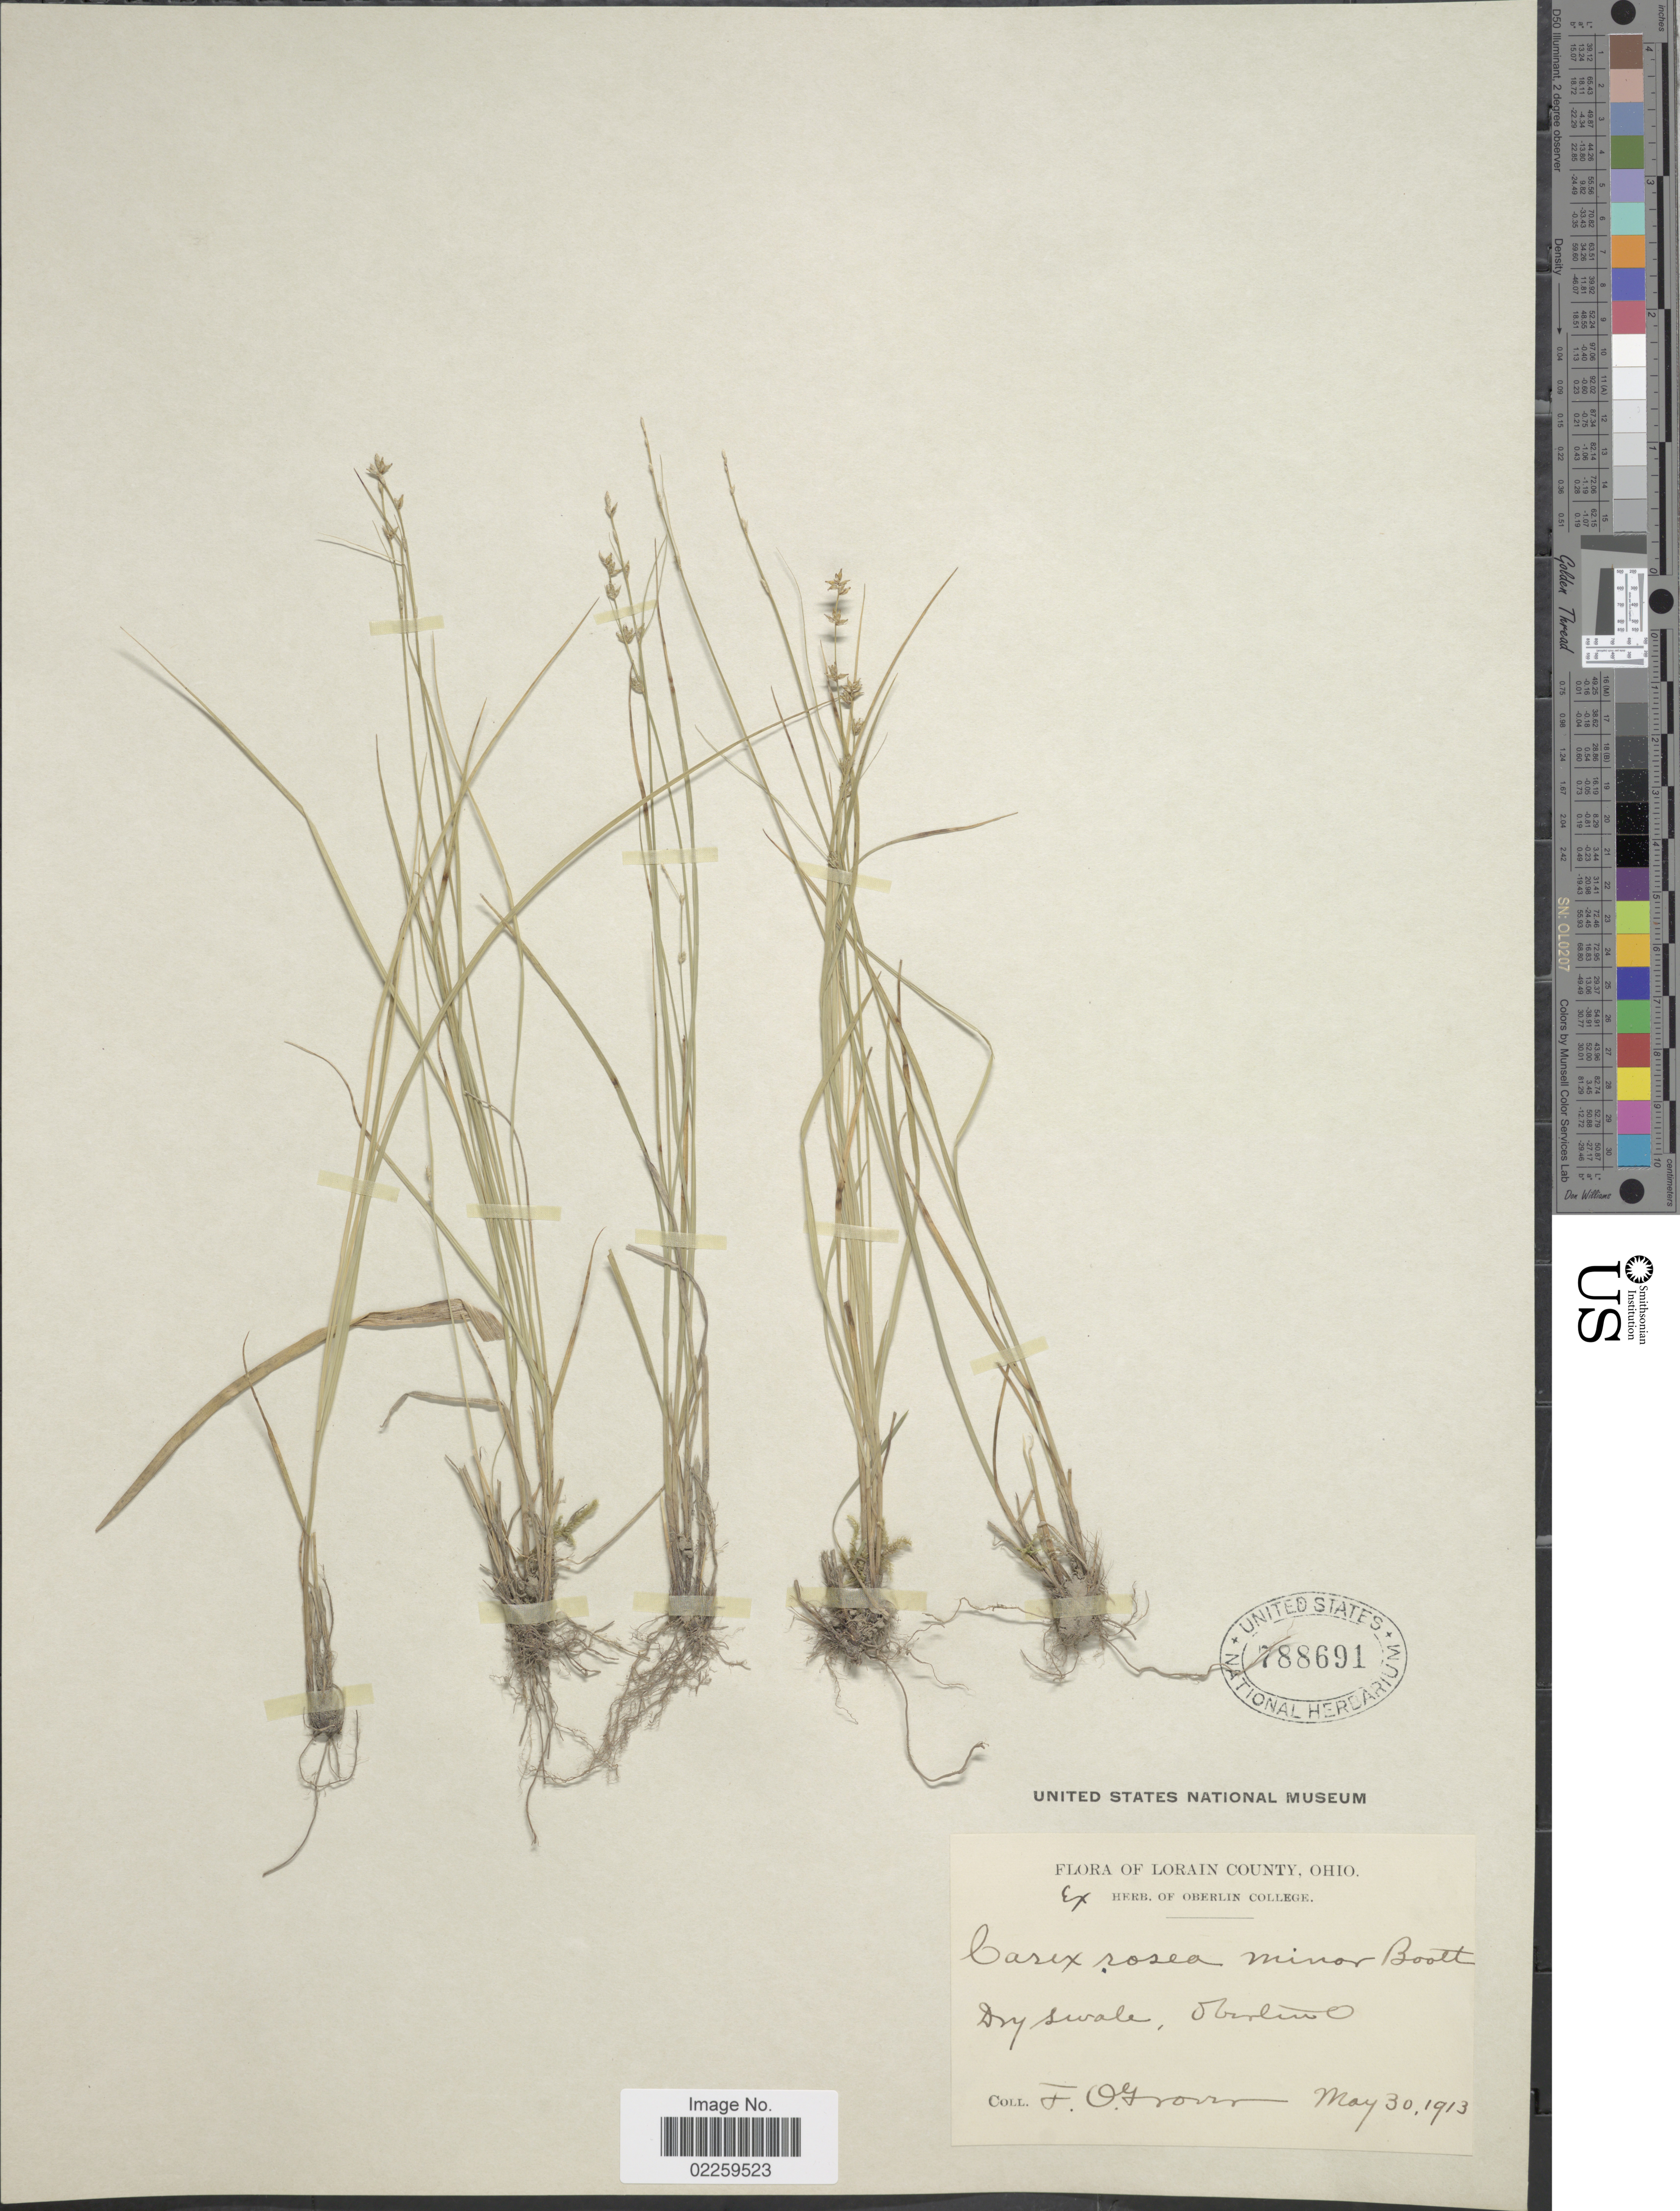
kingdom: Plantae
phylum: Tracheophyta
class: Liliopsida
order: Poales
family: Cyperaceae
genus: Carex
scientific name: Carex radiata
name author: (Wahlenb.) Small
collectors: F. Grover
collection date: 1913-05-30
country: United States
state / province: Ohio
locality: Lorain County, Ohio. Dry swale, Oberlin O.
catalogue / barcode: US 788691